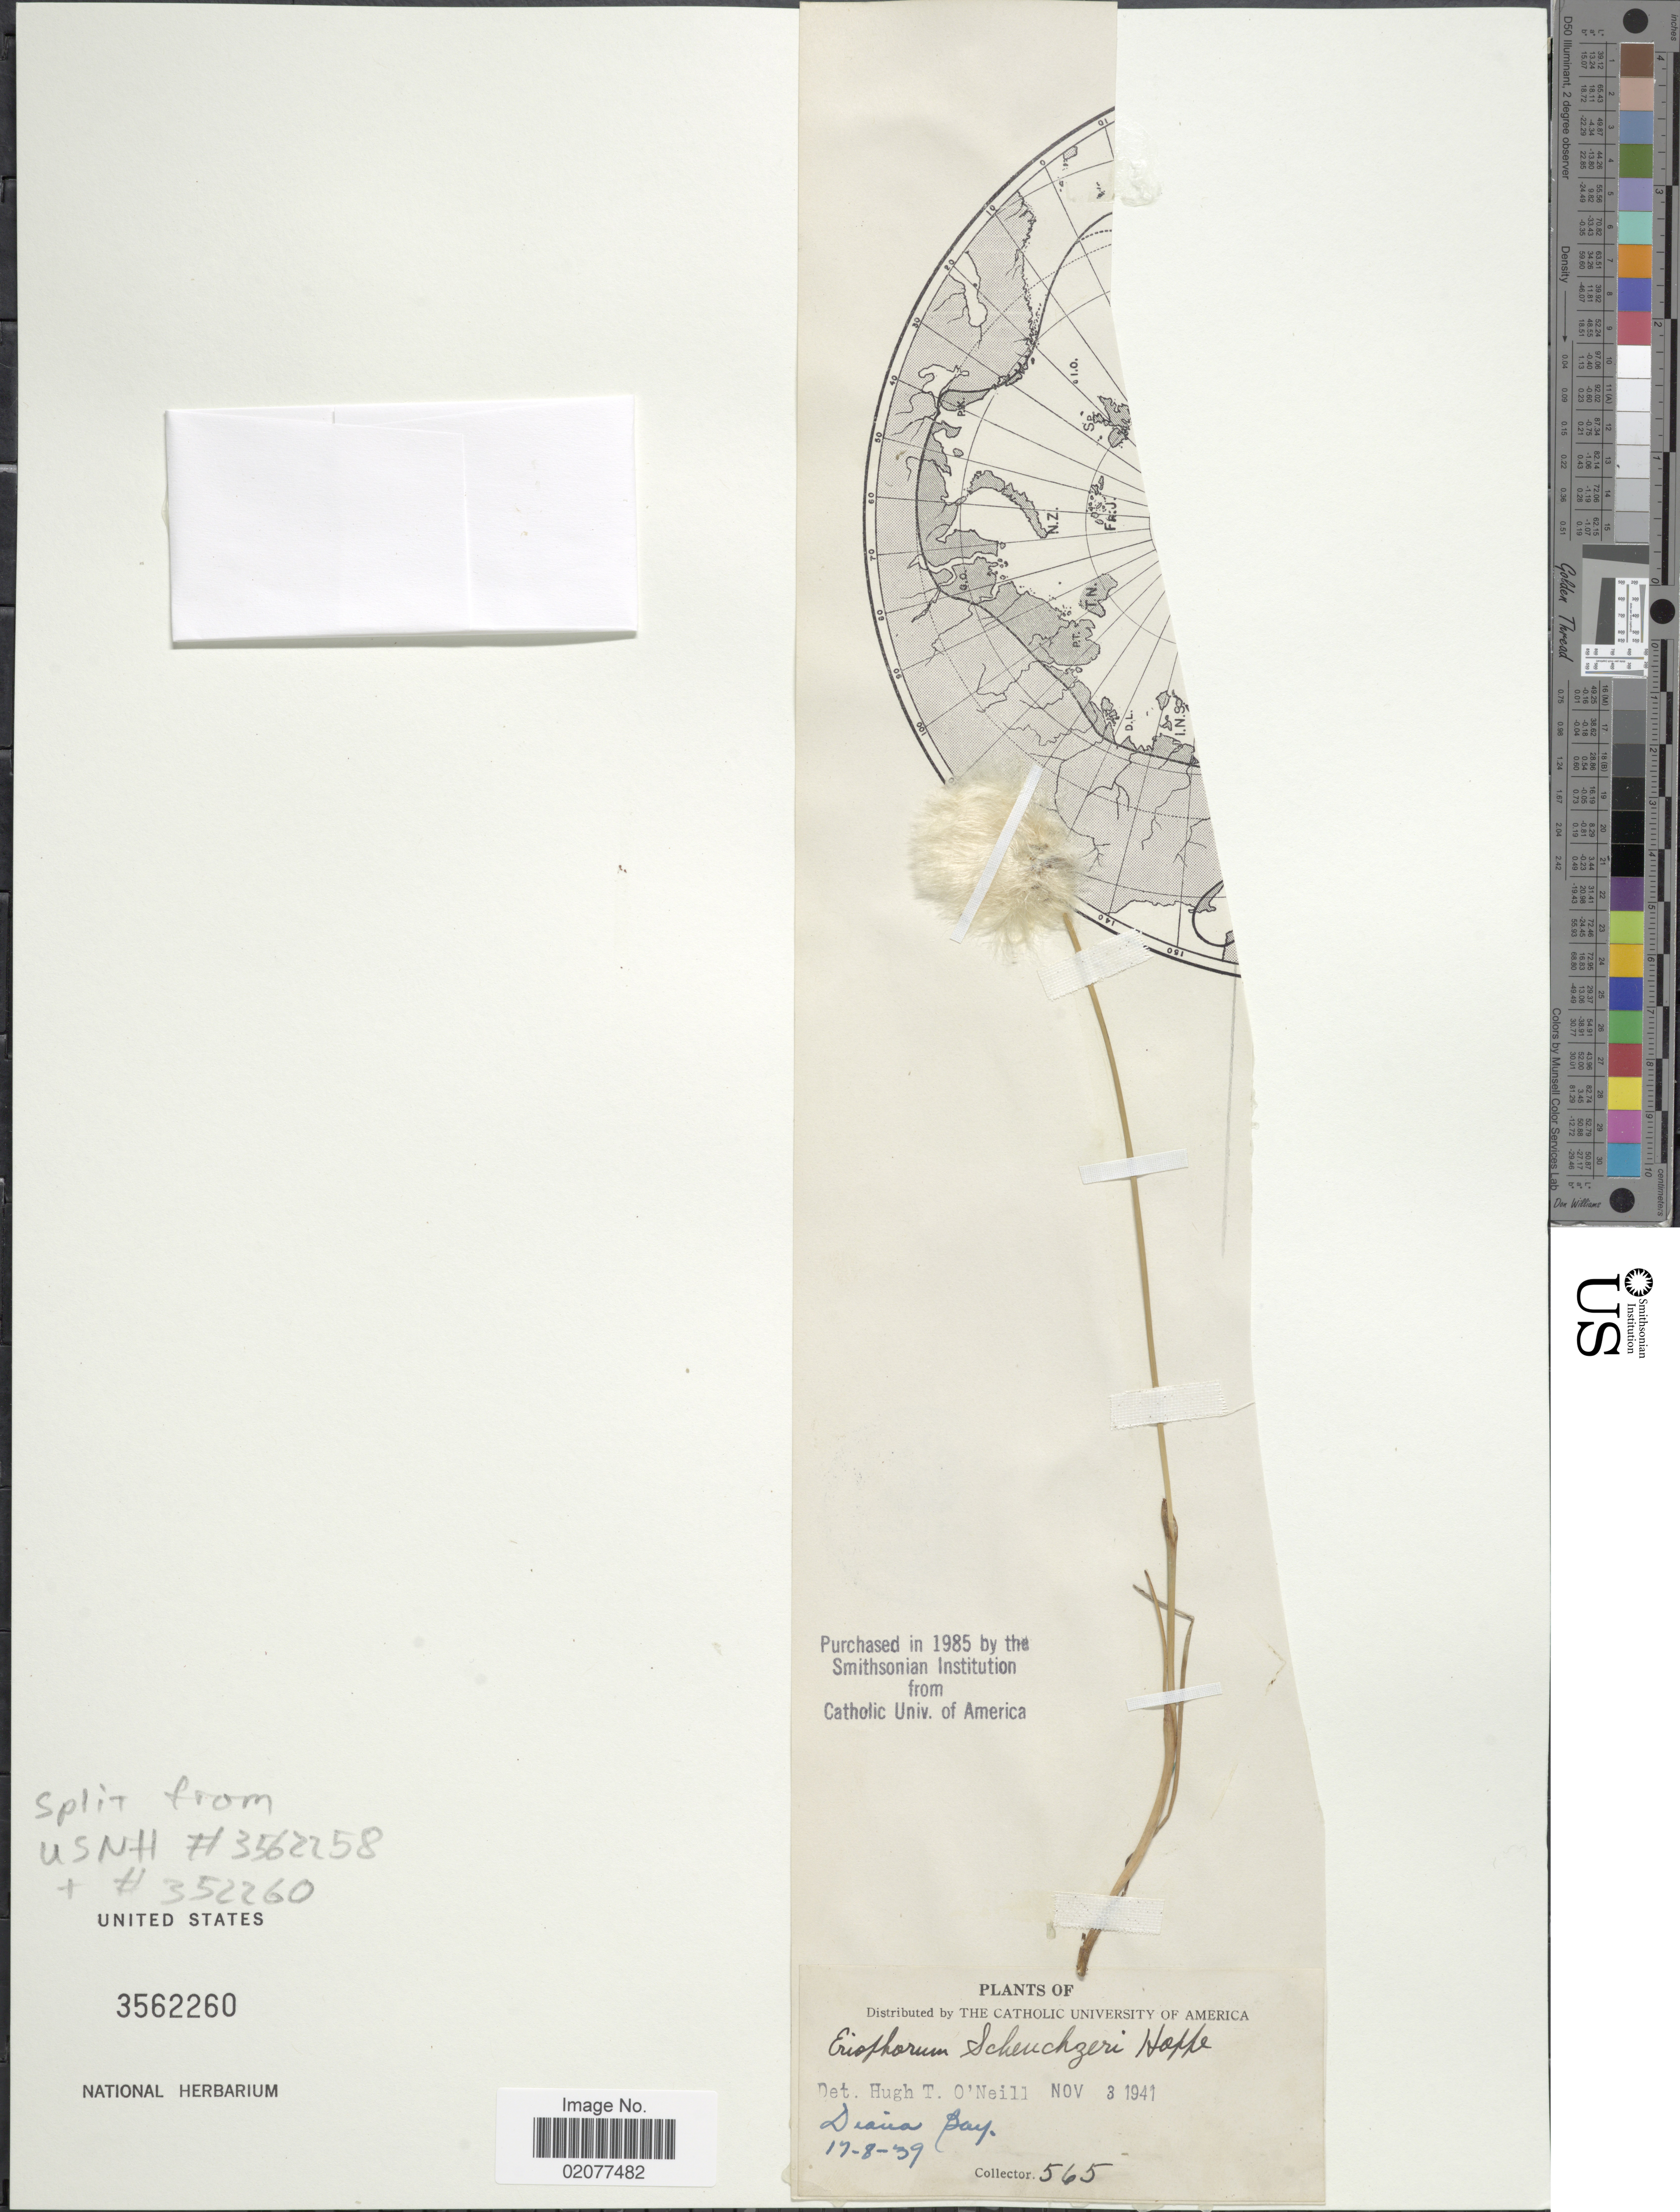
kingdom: Plantae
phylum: Tracheophyta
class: Liliopsida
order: Poales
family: Cyperaceae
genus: Eriophorum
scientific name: Eriophorum scheuchzeri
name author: Hoppe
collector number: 565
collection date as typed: Transcribed d/m/y: 17/8/39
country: Canada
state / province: Quebec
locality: Diana Bay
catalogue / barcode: US 3562260